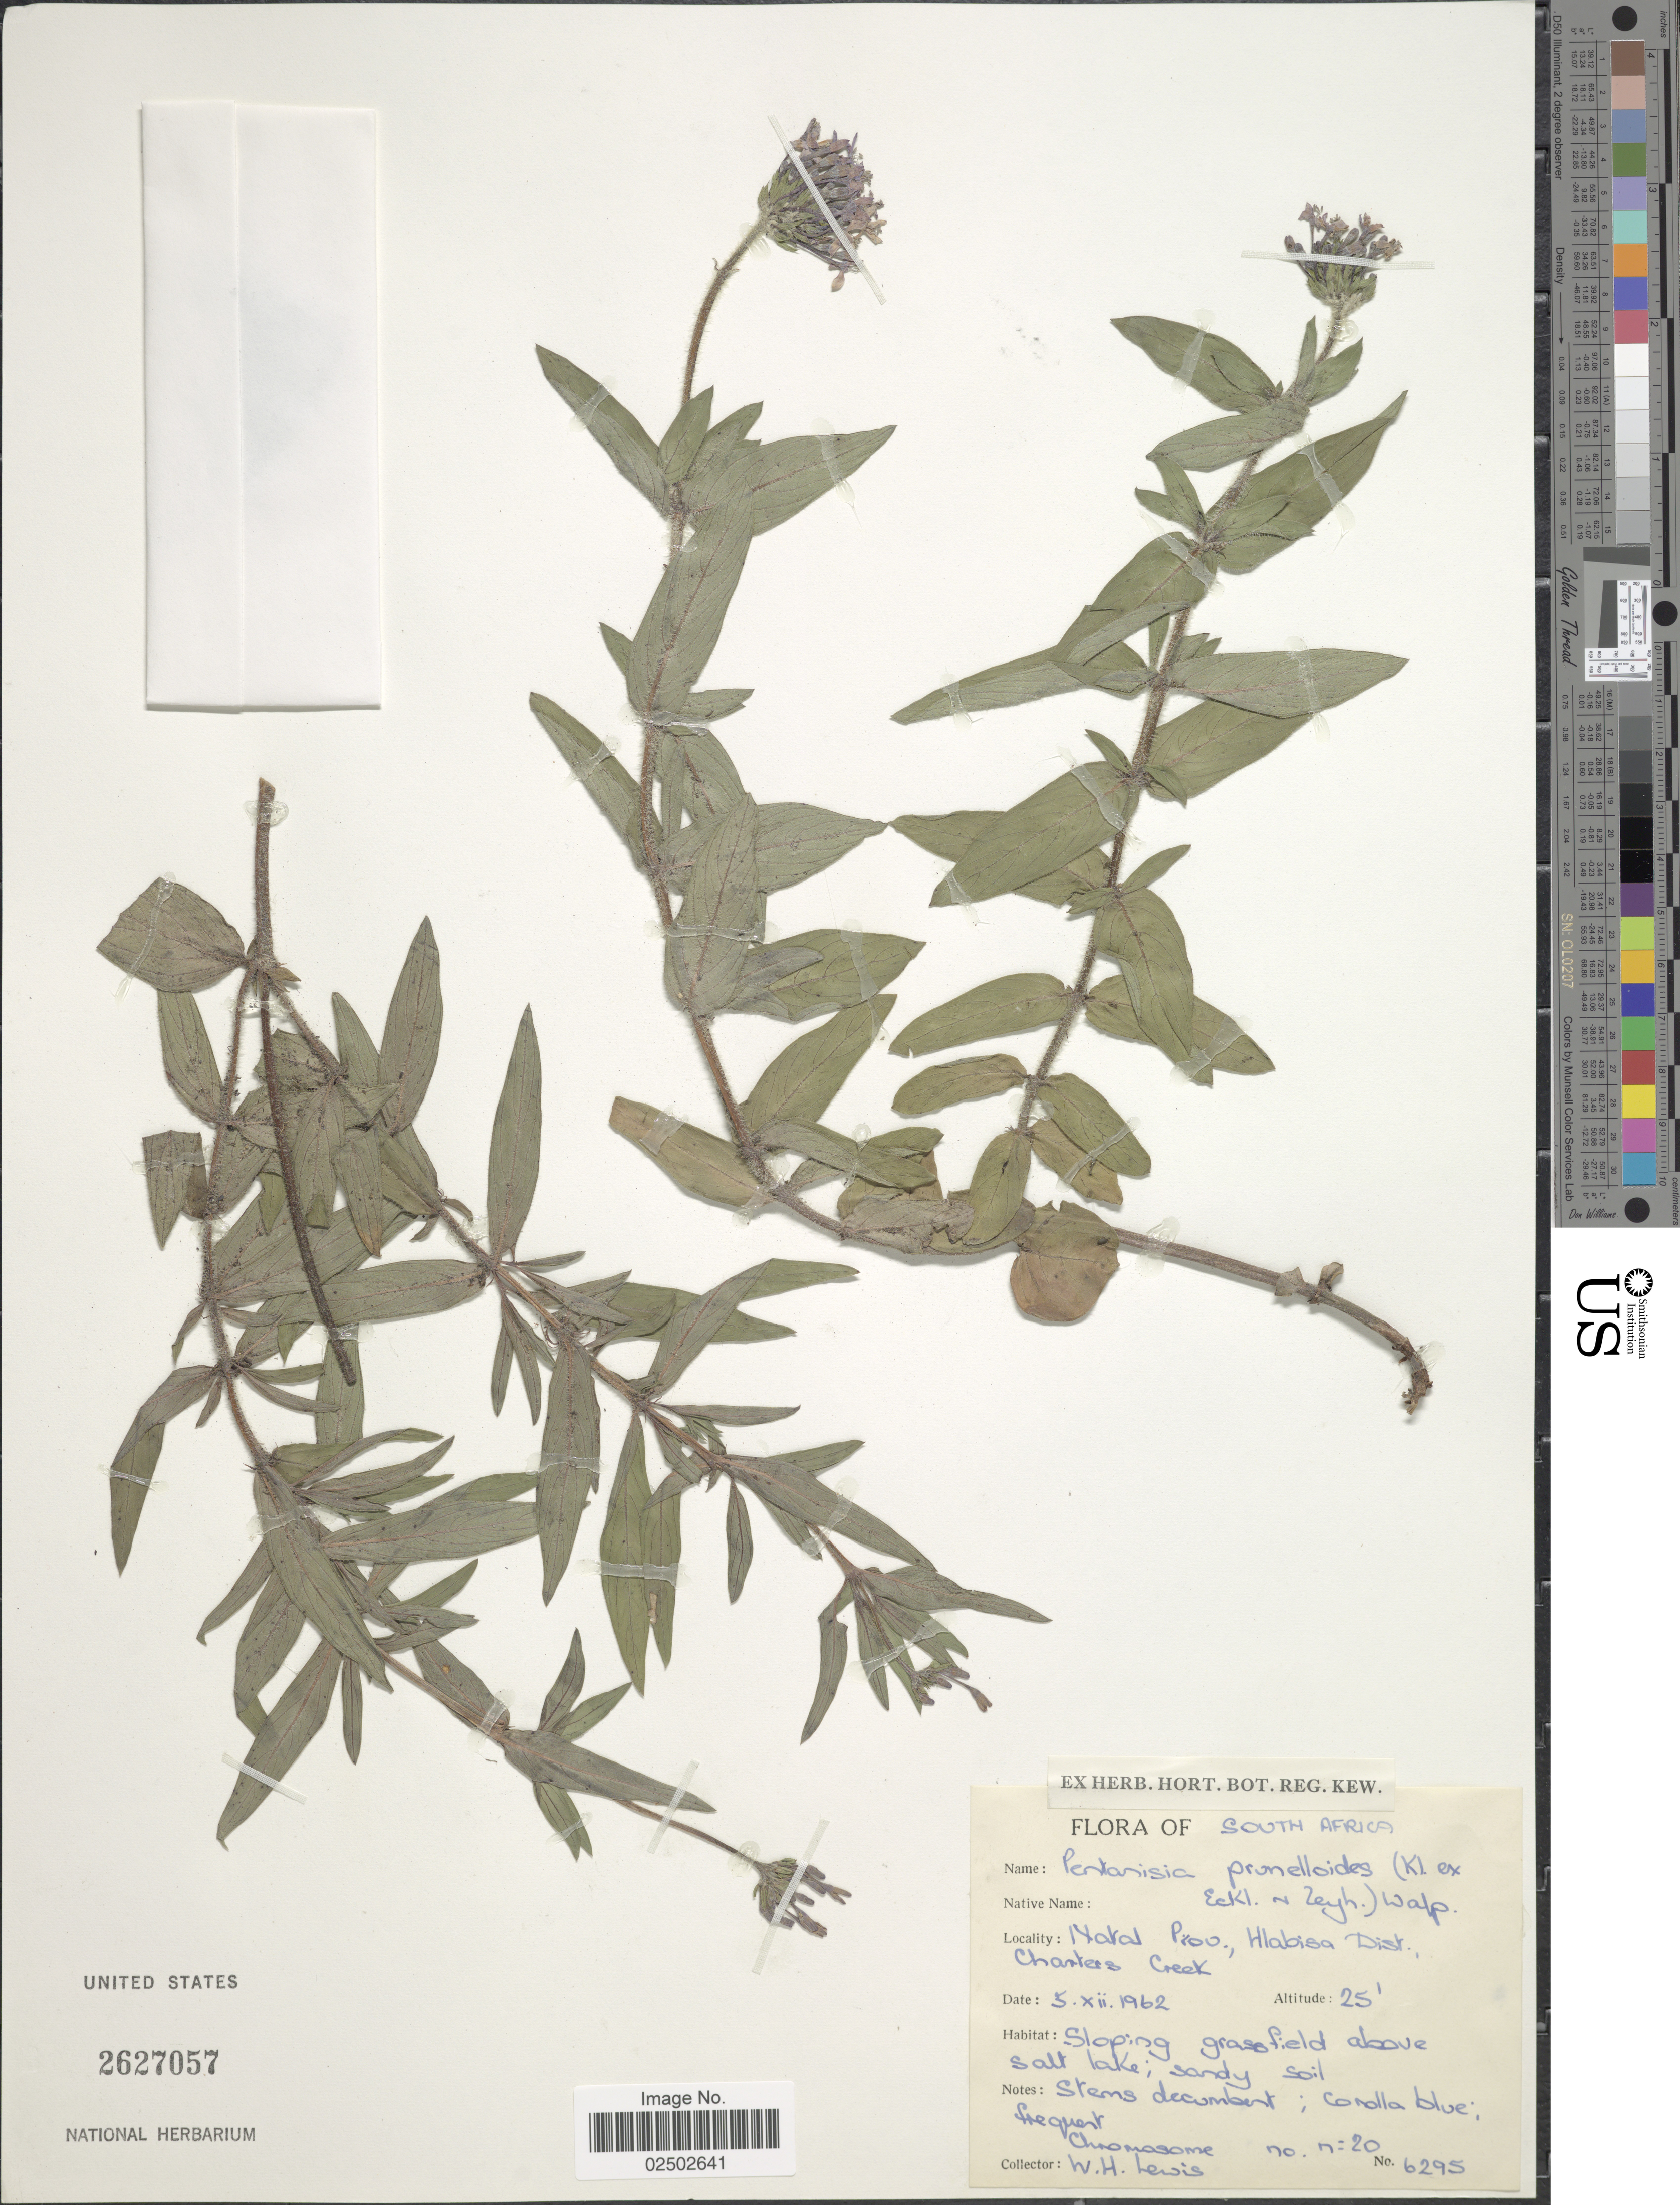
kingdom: Plantae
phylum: Tracheophyta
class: Magnoliopsida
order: Gentianales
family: Rubiaceae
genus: Pentanisia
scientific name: Pentanisia prunelloides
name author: (Klotzsch) Walp.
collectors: W. H. Lewis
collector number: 6295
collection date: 1962-12-05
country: South Africa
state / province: KwaZulu-Natal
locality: Natal Prov., Hlabisa Dist. Charters Creek, sloping grassfield above Salt Lake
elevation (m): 8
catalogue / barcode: US 2627057